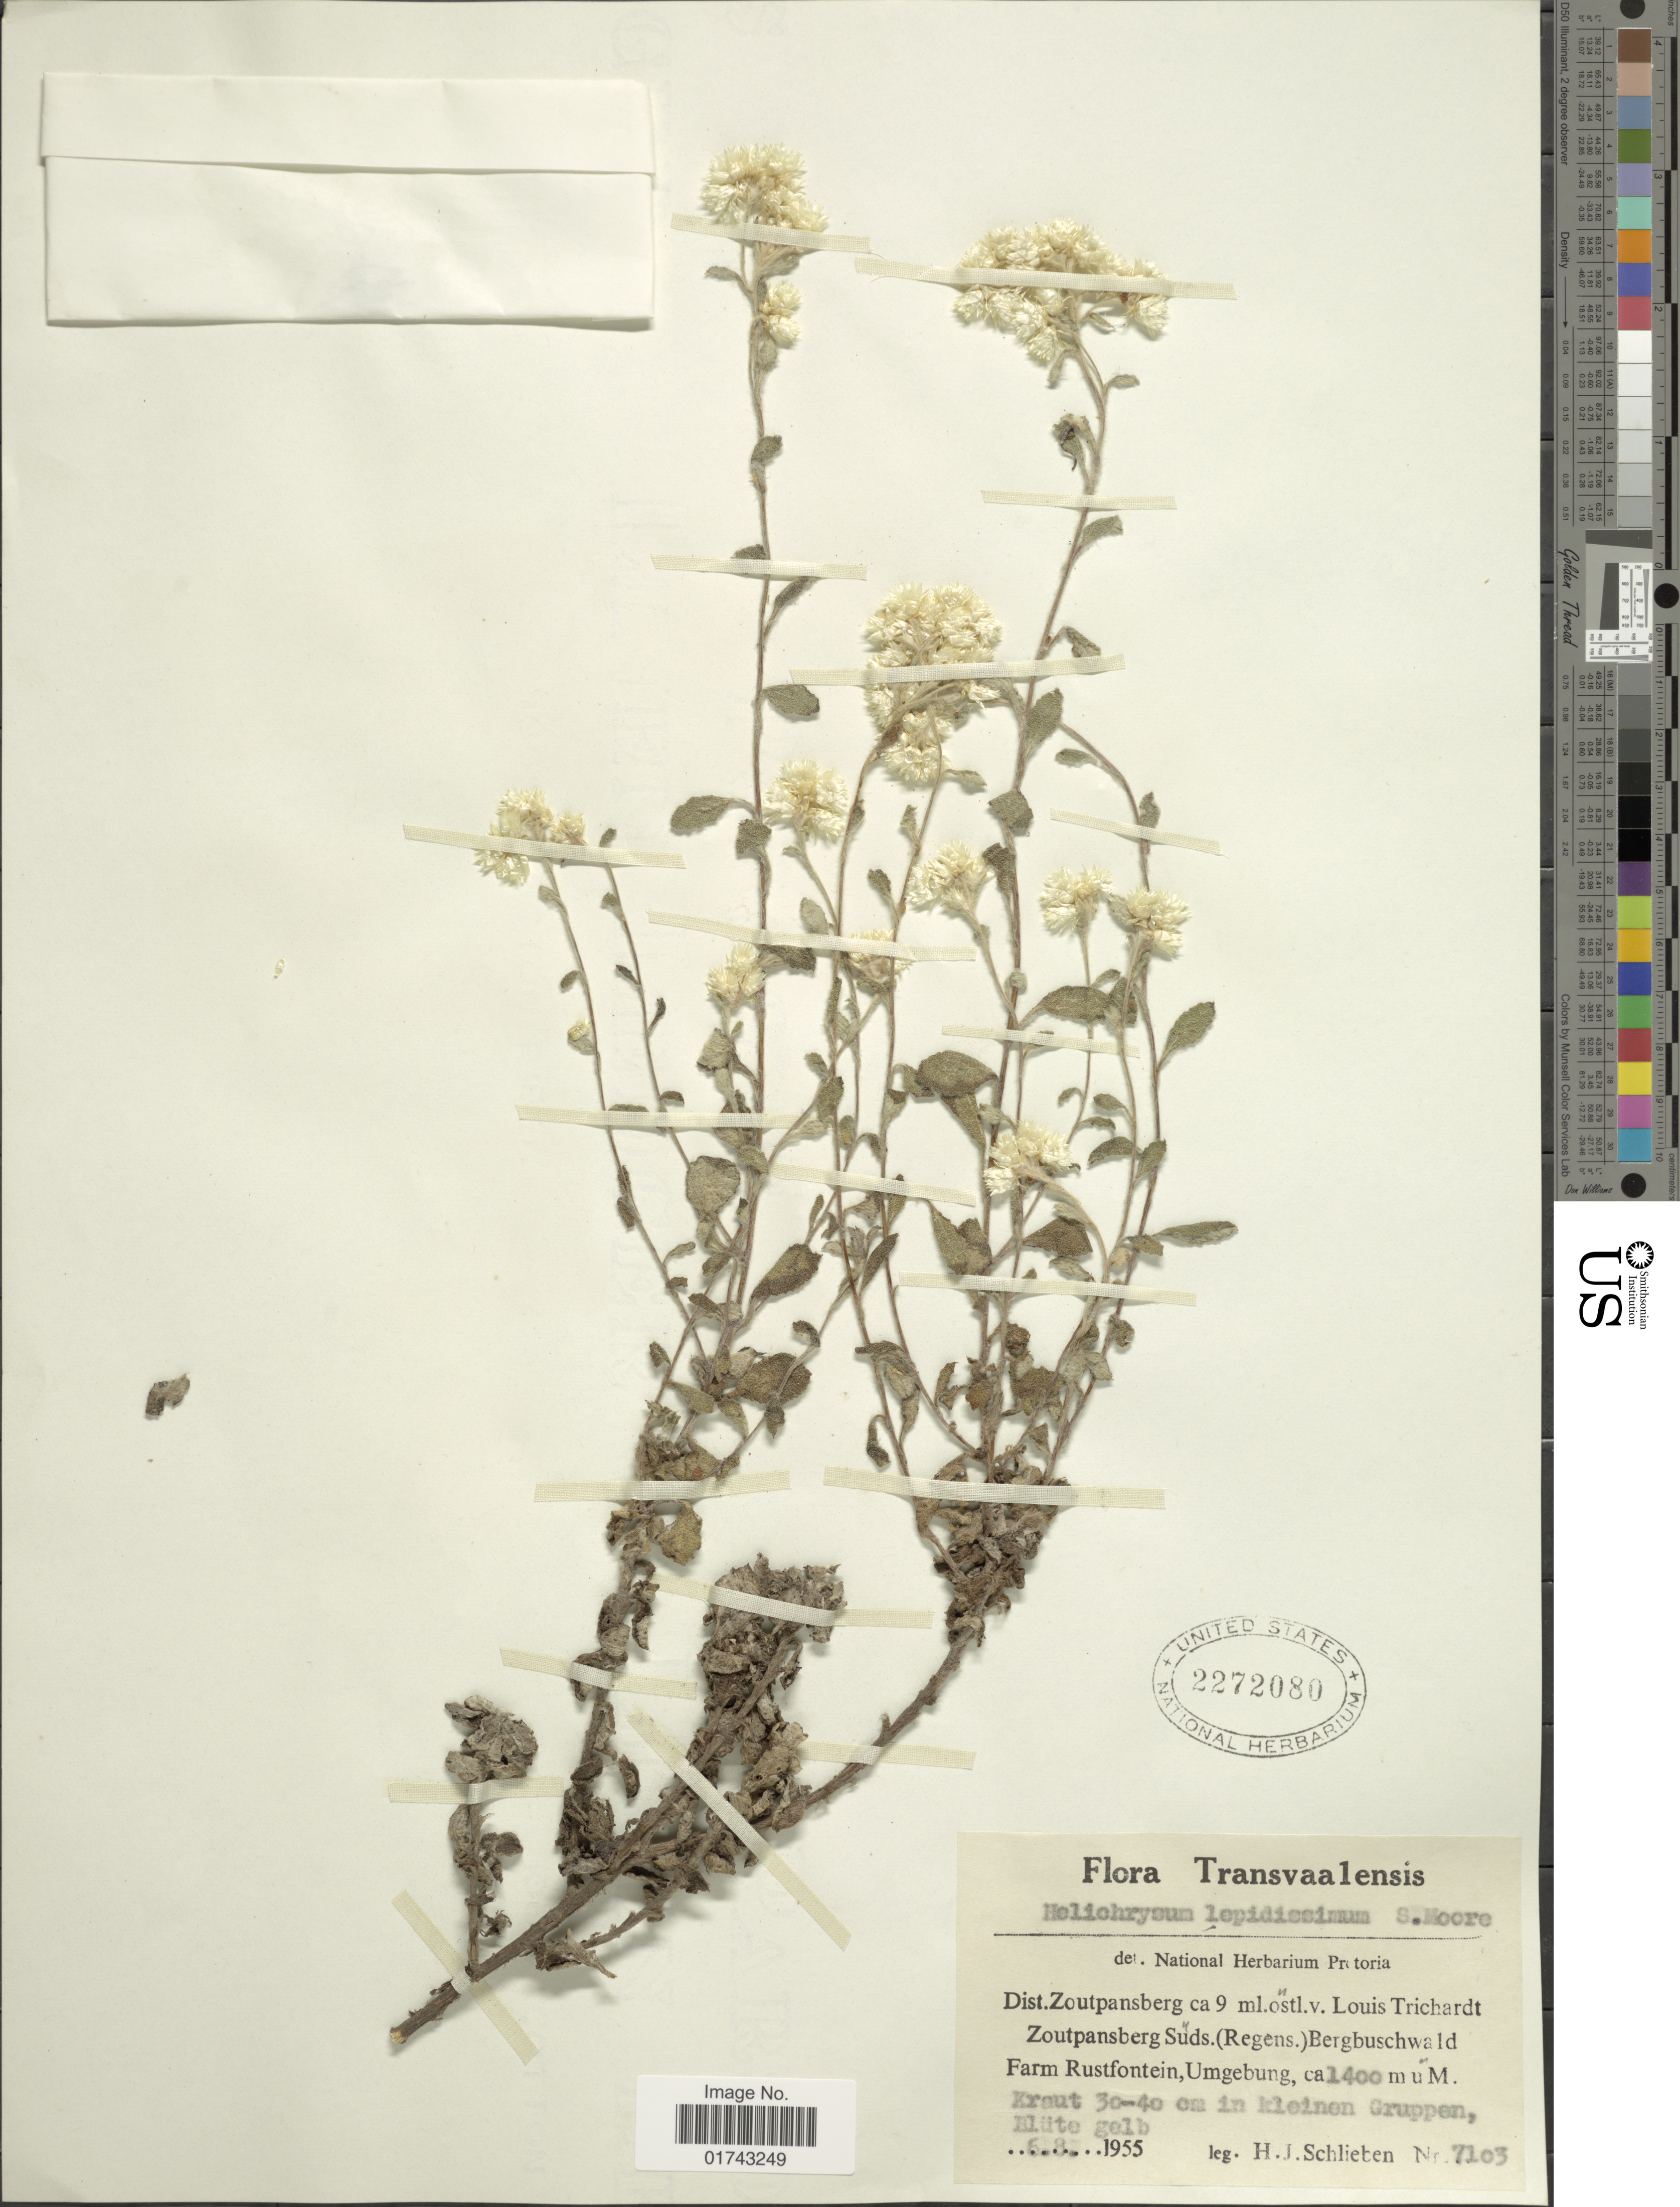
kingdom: Plantae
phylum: Tracheophyta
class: Magnoliopsida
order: Asterales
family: Asteraceae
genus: Helichrysum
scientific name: Helichrysum lepidissimum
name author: S. Moore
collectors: H. J. Schlieben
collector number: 7103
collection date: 1955-08-06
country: South Africa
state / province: Limpopo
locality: Transvaalensis, Dist. Zoutpansberg 9 ml. ostl. v. Louis Trichardt Zoutpansberg Suds. (Regens.) Bergbuschwald Farm Rustfontein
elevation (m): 1400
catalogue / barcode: US 2272080